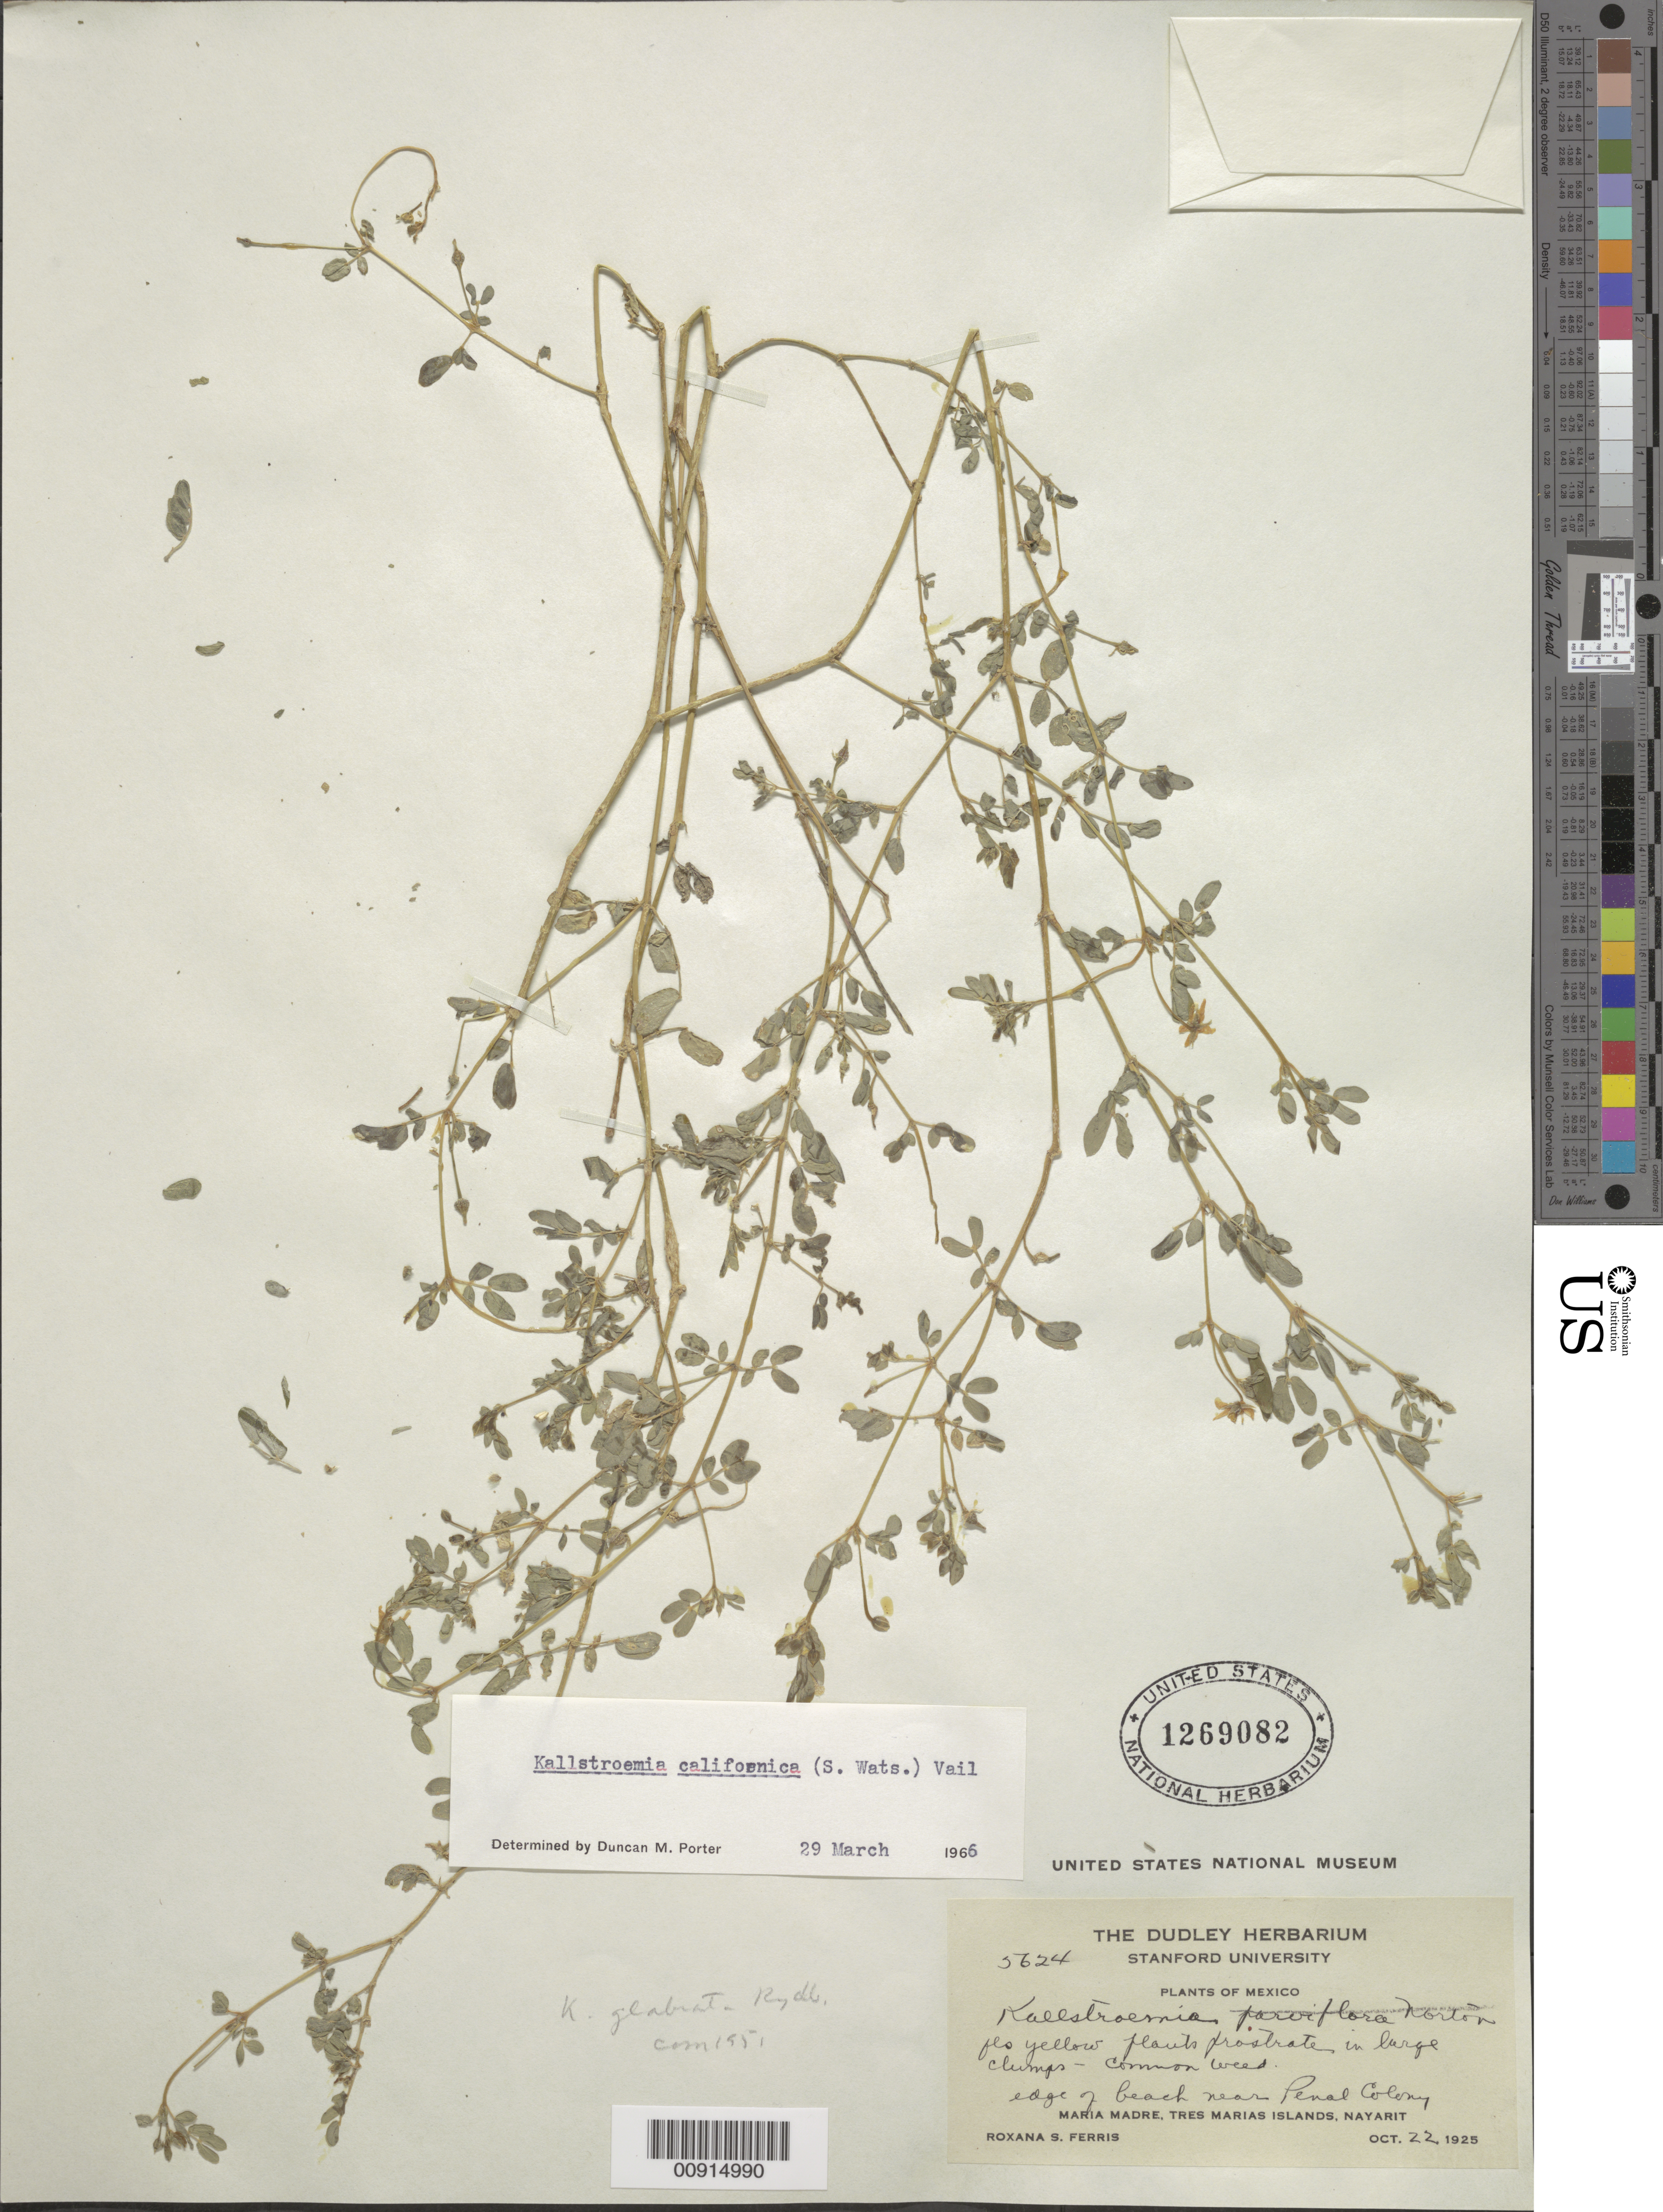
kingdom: Plantae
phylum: Tracheophyta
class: Magnoliopsida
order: Zygophyllales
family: Zygophyllaceae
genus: Kallstroemia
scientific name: Kallstroemia californica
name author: (S. Watson) Vail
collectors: R. S. Ferris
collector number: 5624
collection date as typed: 22 Oct 1925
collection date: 1925-10-22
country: Mexico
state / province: Nayarit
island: Maria Madre I.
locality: Edge of beach near Penal Colony. Maria Madre, Tres Marias Islands, Nayarit.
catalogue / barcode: US 1269082